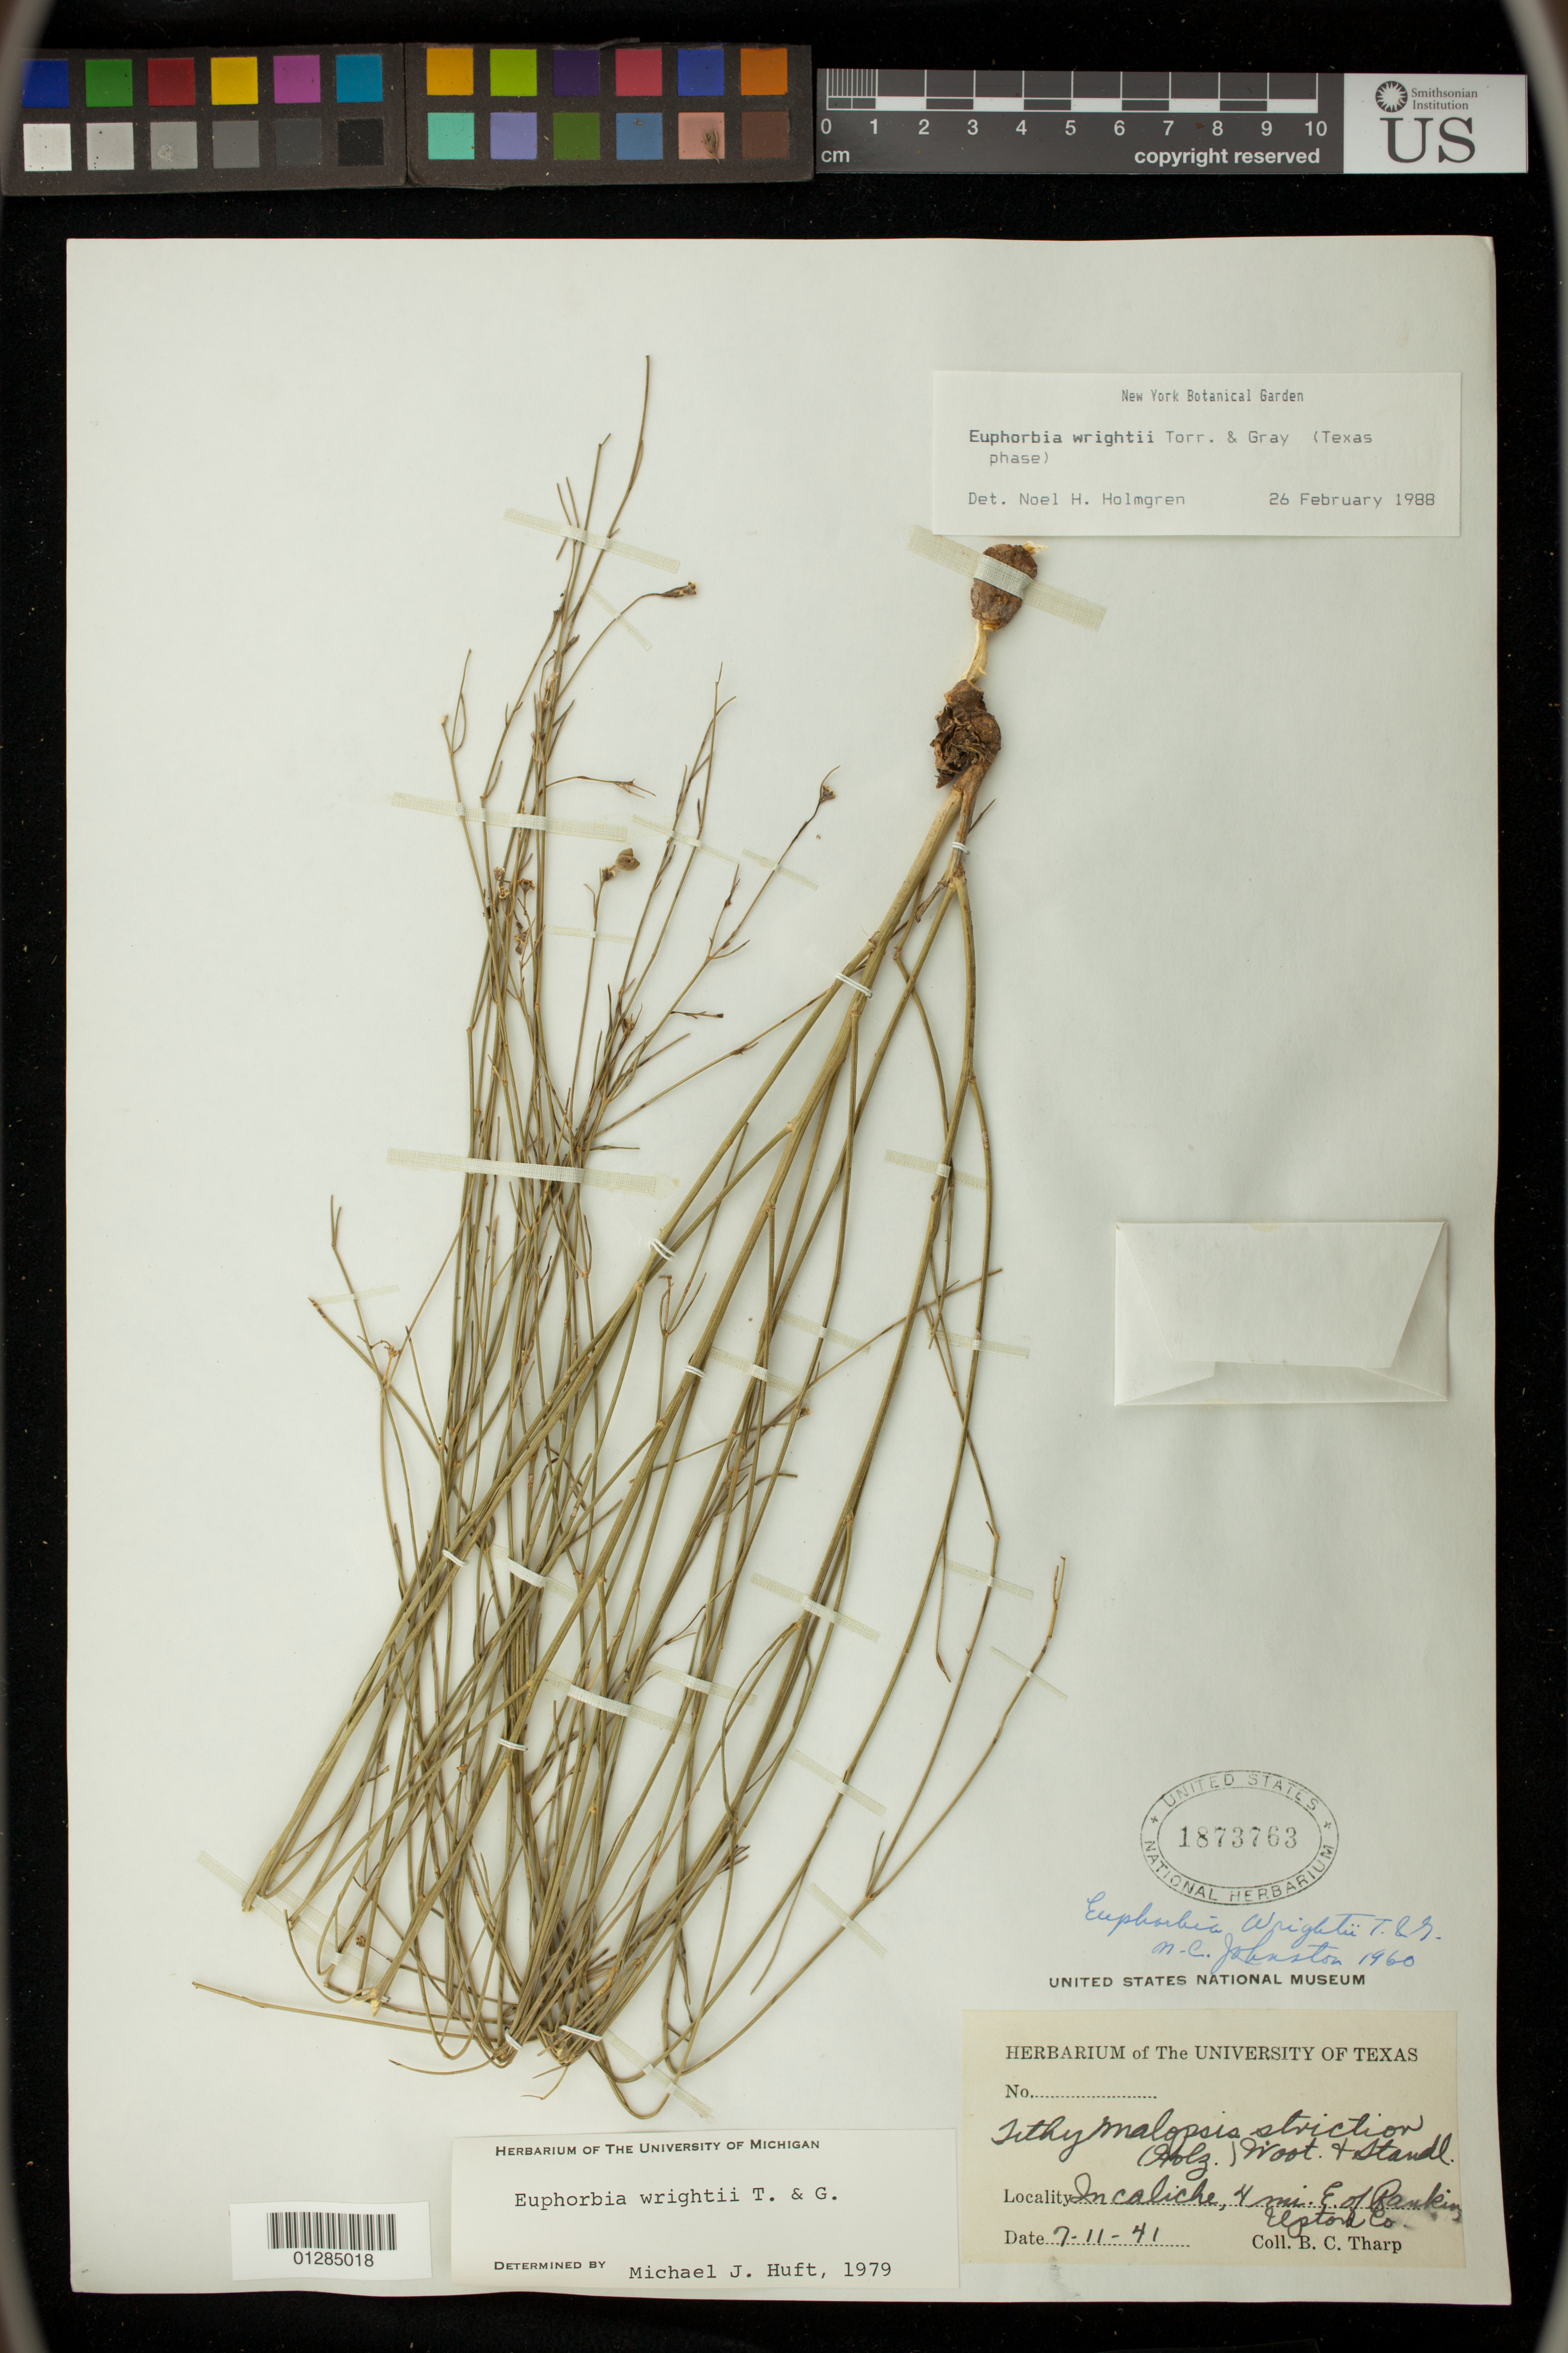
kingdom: Plantae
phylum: Tracheophyta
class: Magnoliopsida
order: Malpighiales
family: Euphorbiaceae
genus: Euphorbia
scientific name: Euphorbia wrightii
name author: Torr. & A. Gray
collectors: B. C. Tharp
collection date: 1941-07-11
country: United States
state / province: Texas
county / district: Upton County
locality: In Caliche, 4 mi. E. of Rankin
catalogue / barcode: US 1873763